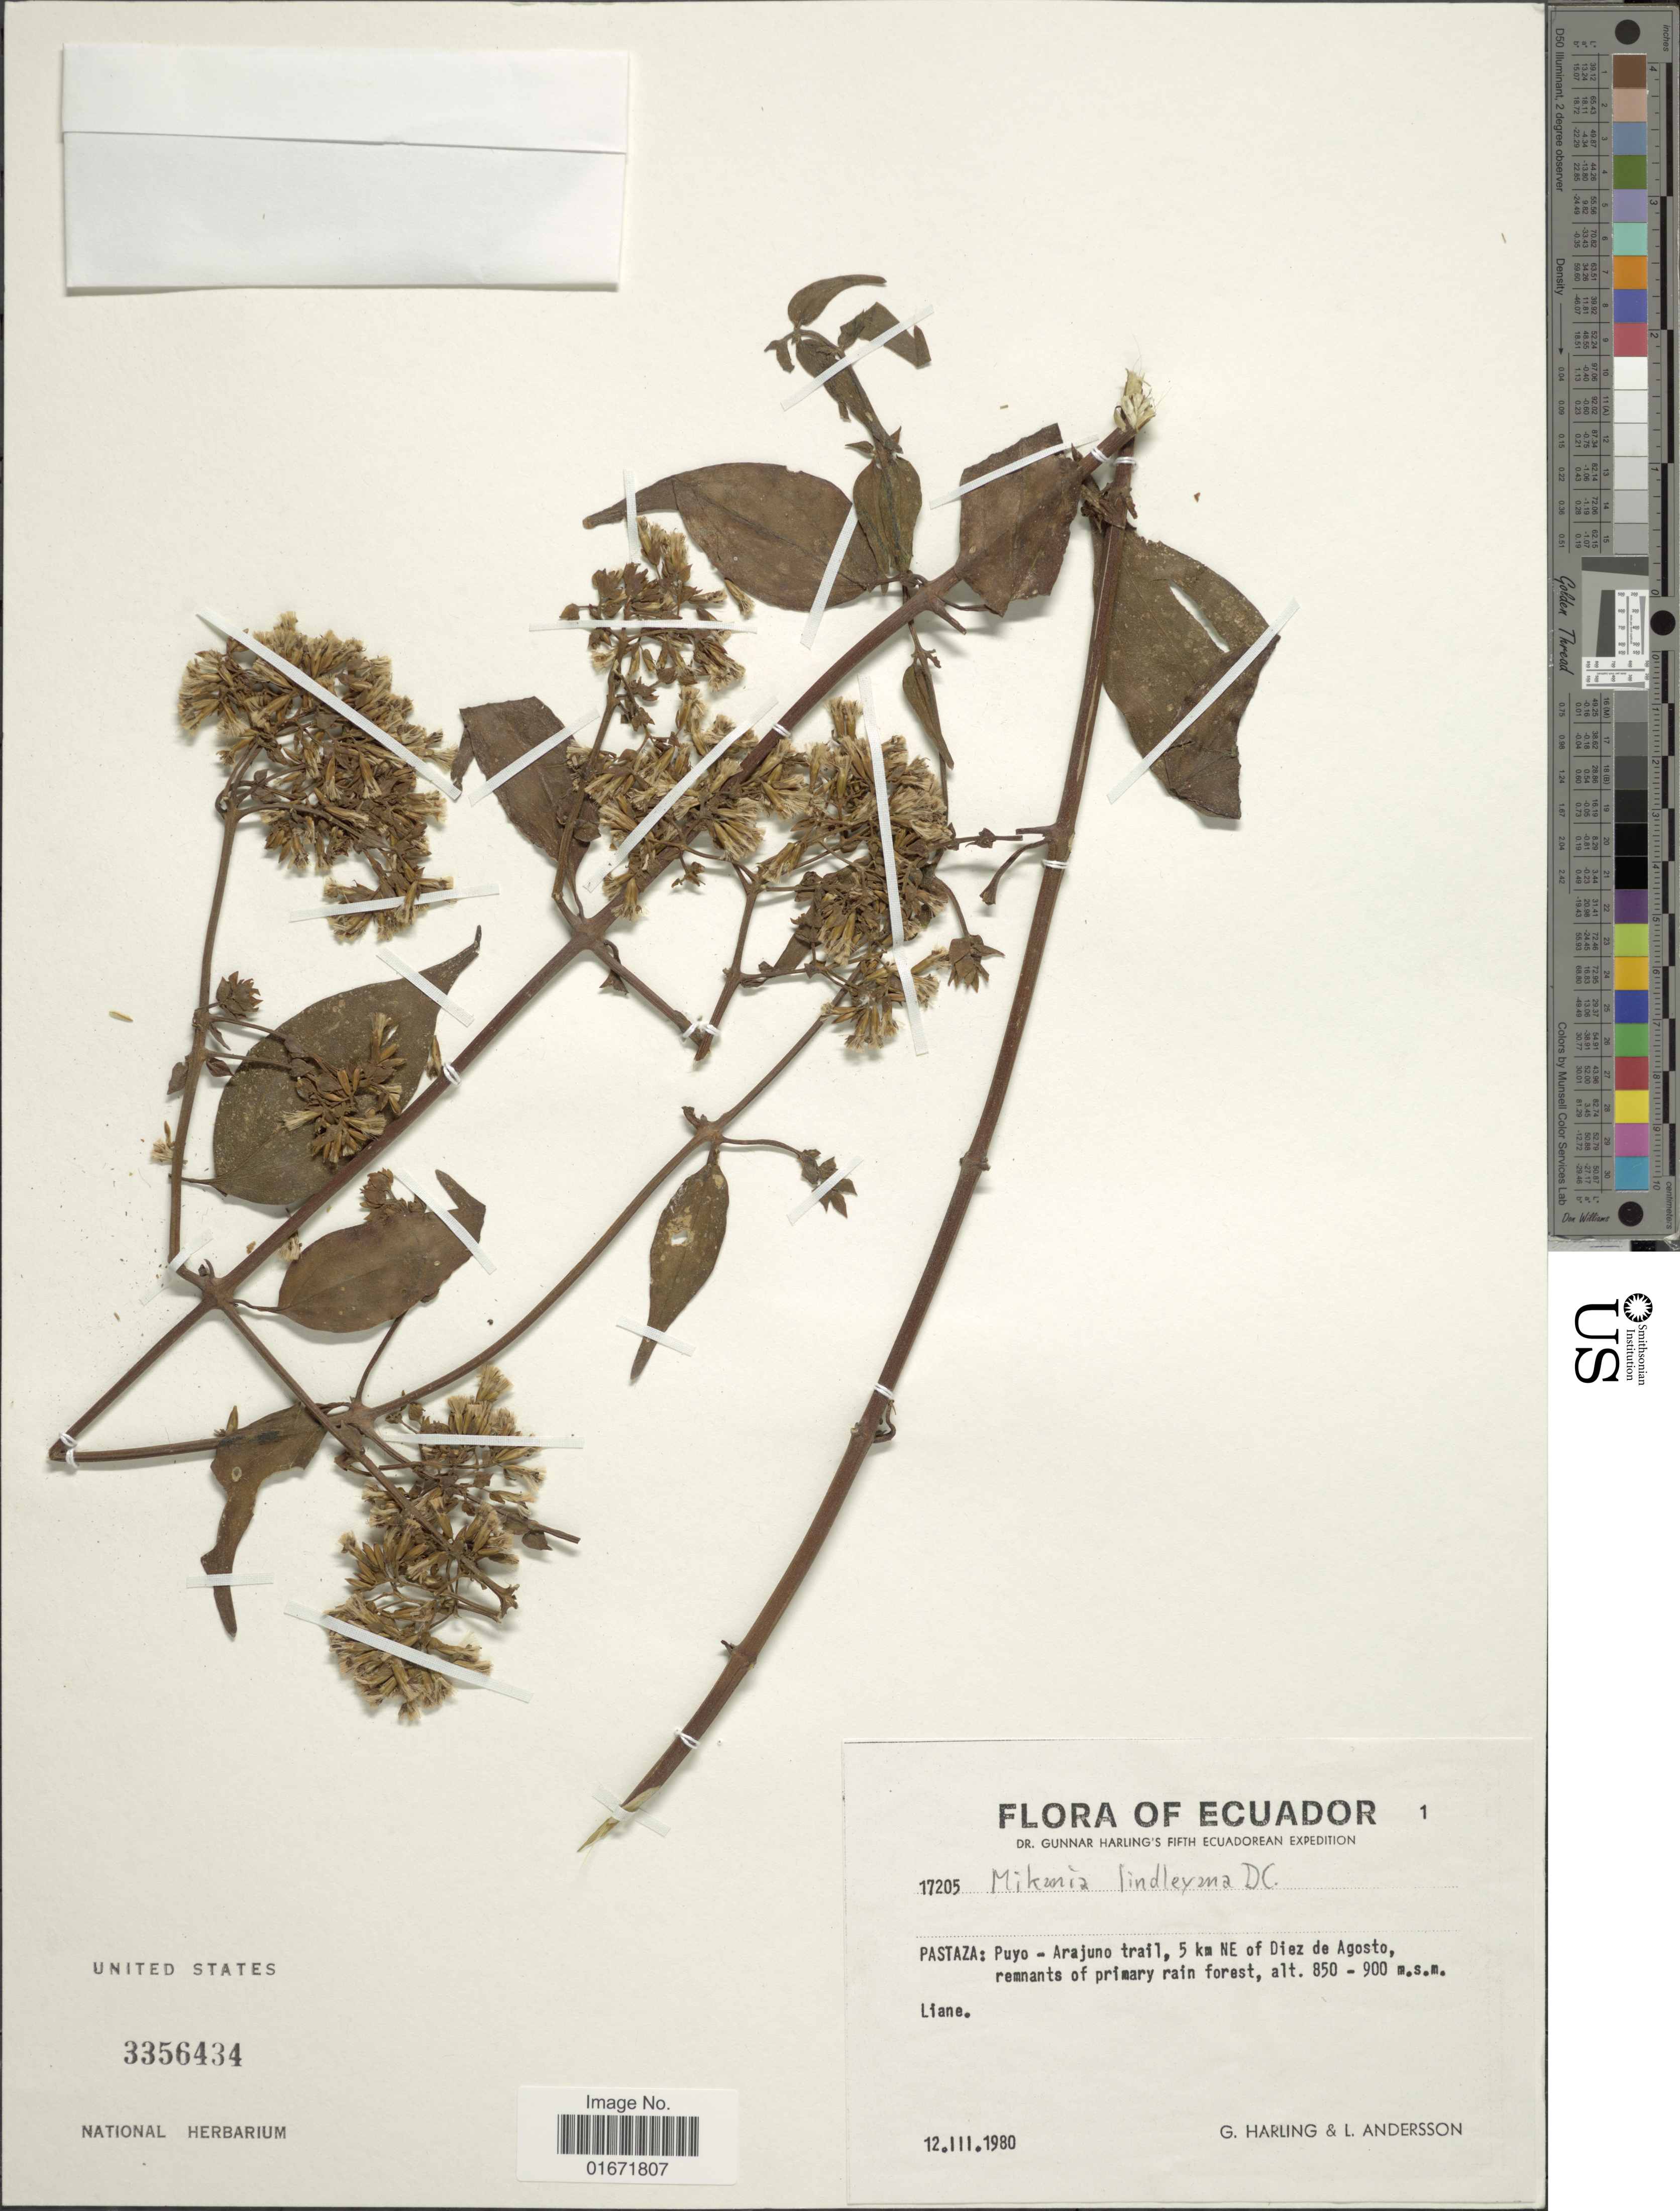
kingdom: Plantae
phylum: Tracheophyta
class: Magnoliopsida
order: Asterales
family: Asteraceae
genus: Mikania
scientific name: Mikania lindleyana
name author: DC.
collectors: G. Harling & L. Andersson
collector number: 17205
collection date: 1980-03-12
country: Ecuador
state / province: Pastaza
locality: Pastaza: Puyo-Arajuno trail, 5 km NE of Diez de agosto, remnants of primary rain forest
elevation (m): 850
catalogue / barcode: US 3356434